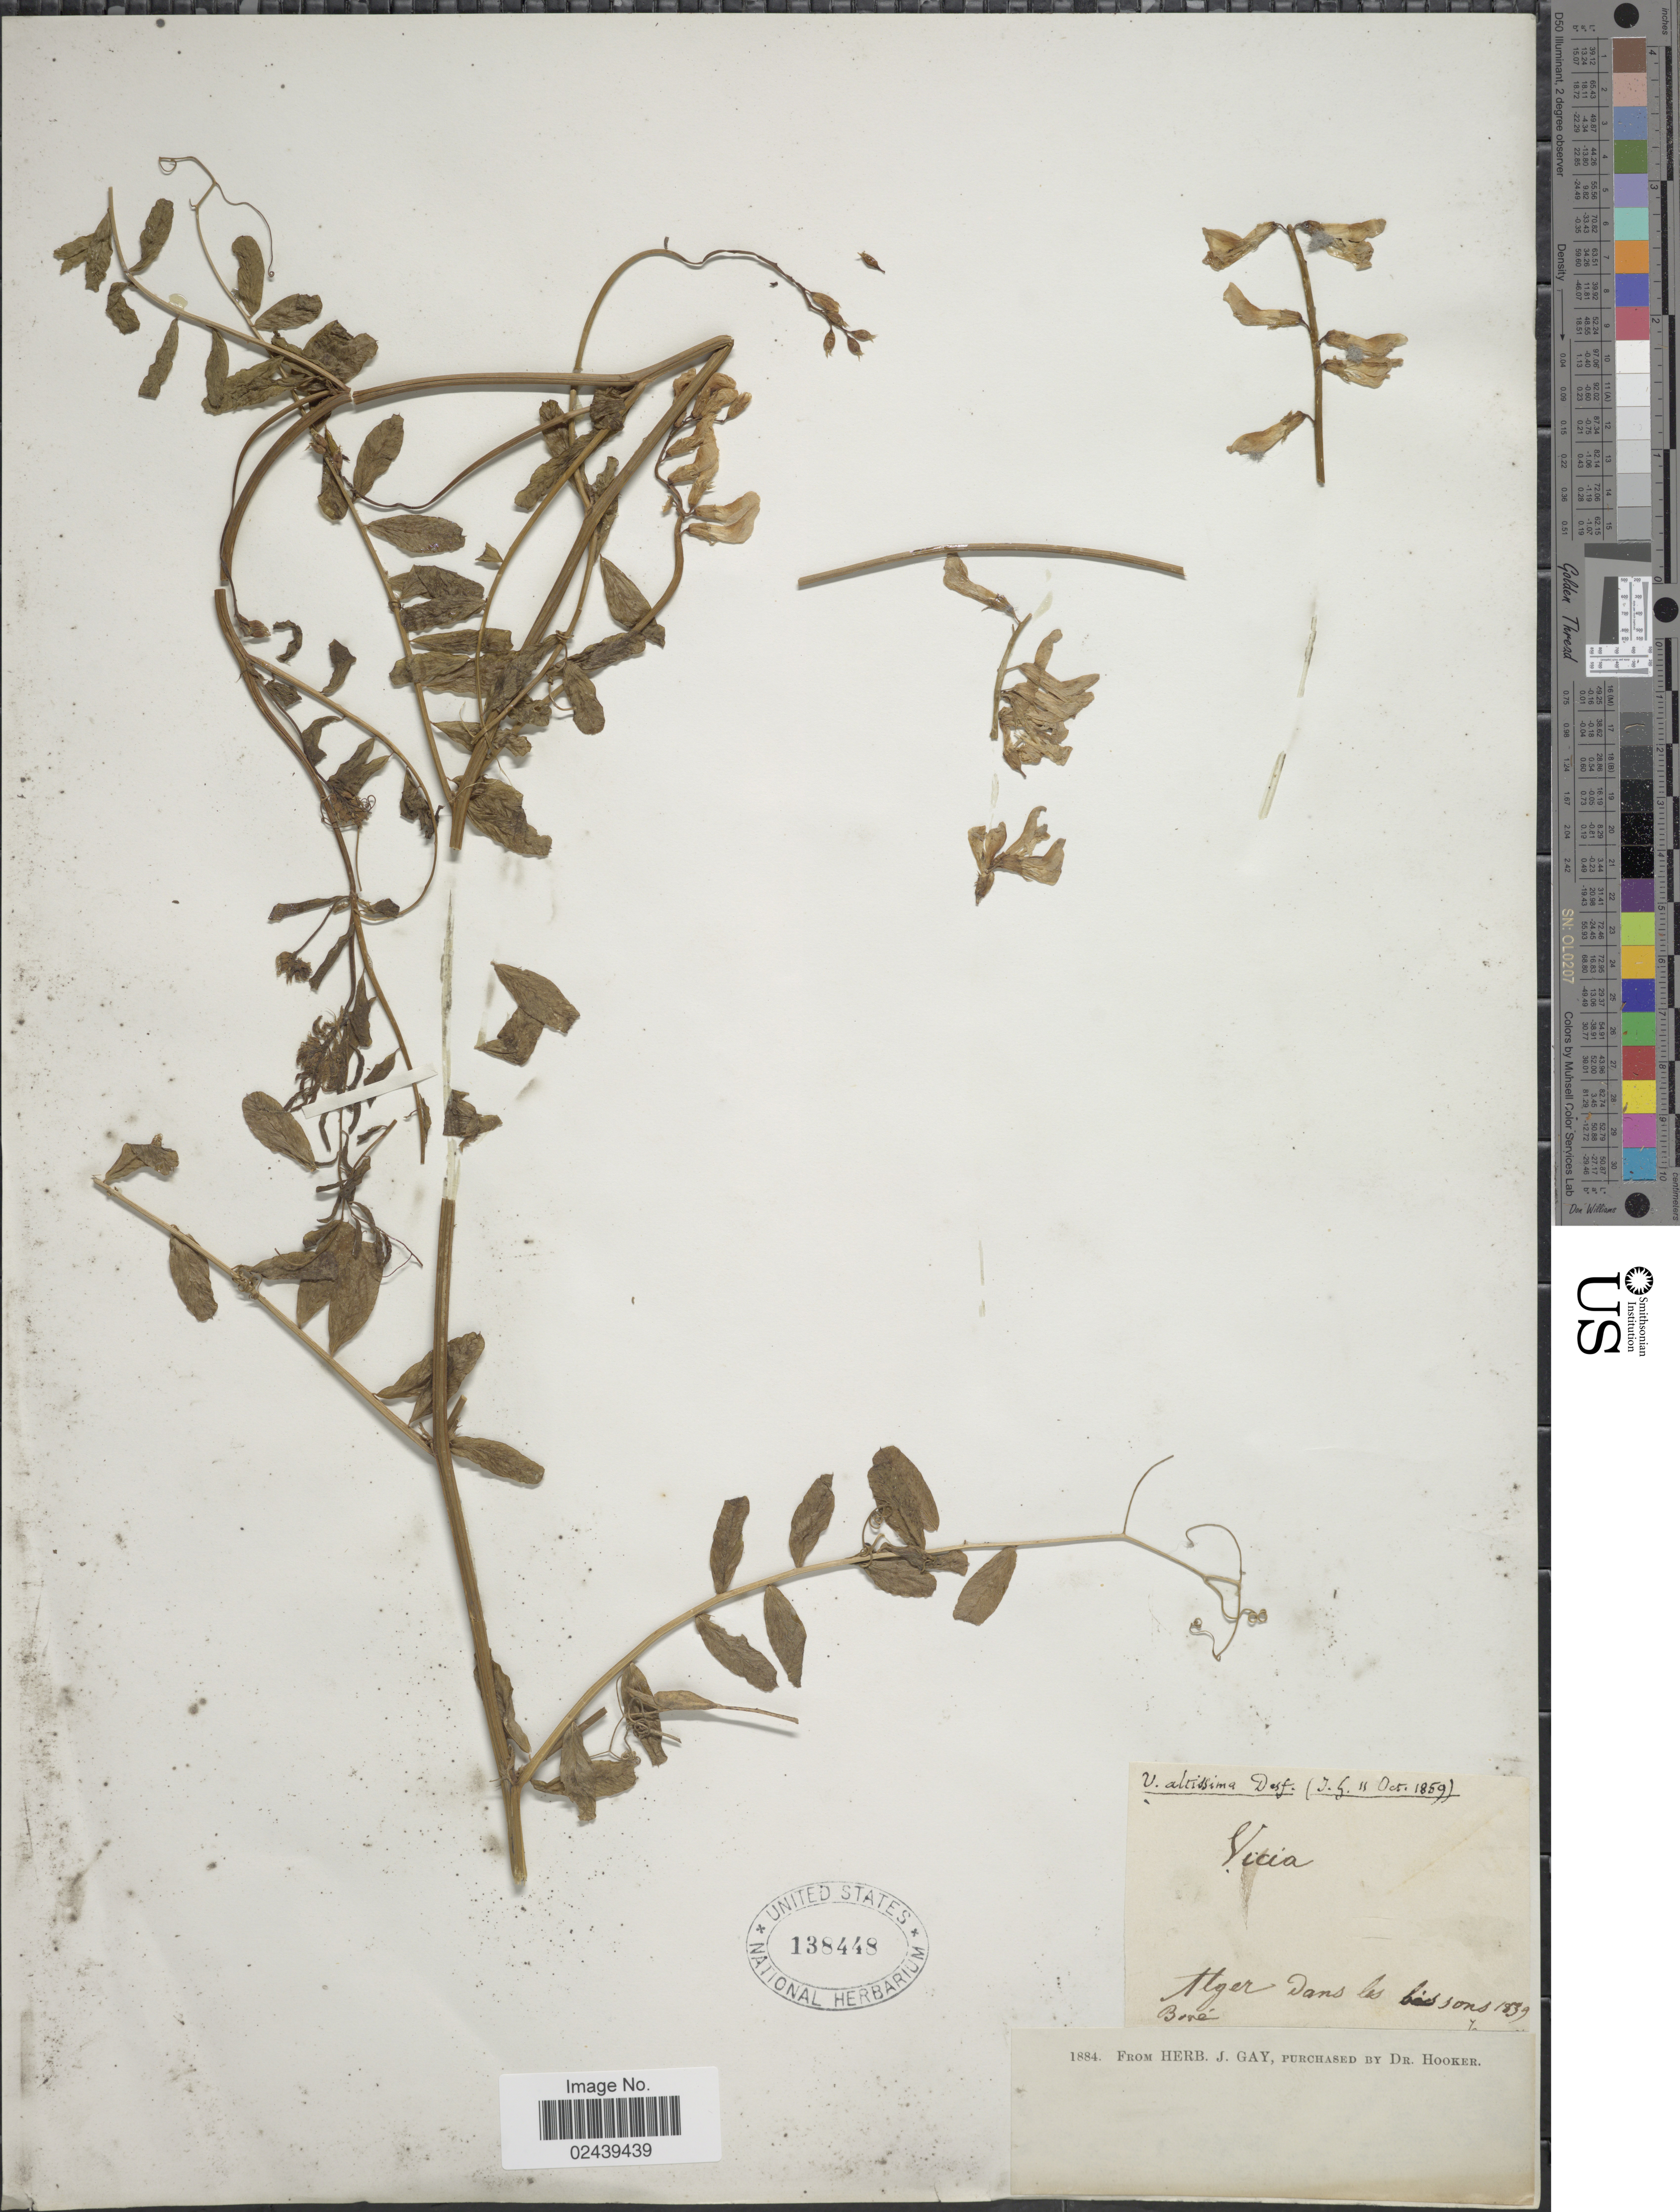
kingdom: Plantae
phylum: Tracheophyta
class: Magnoliopsida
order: Fabales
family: Fabaceae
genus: Vicia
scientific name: Vicia sp.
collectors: ex herb. J. Gay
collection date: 1888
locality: Alger dans les boissons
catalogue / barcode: US 138448